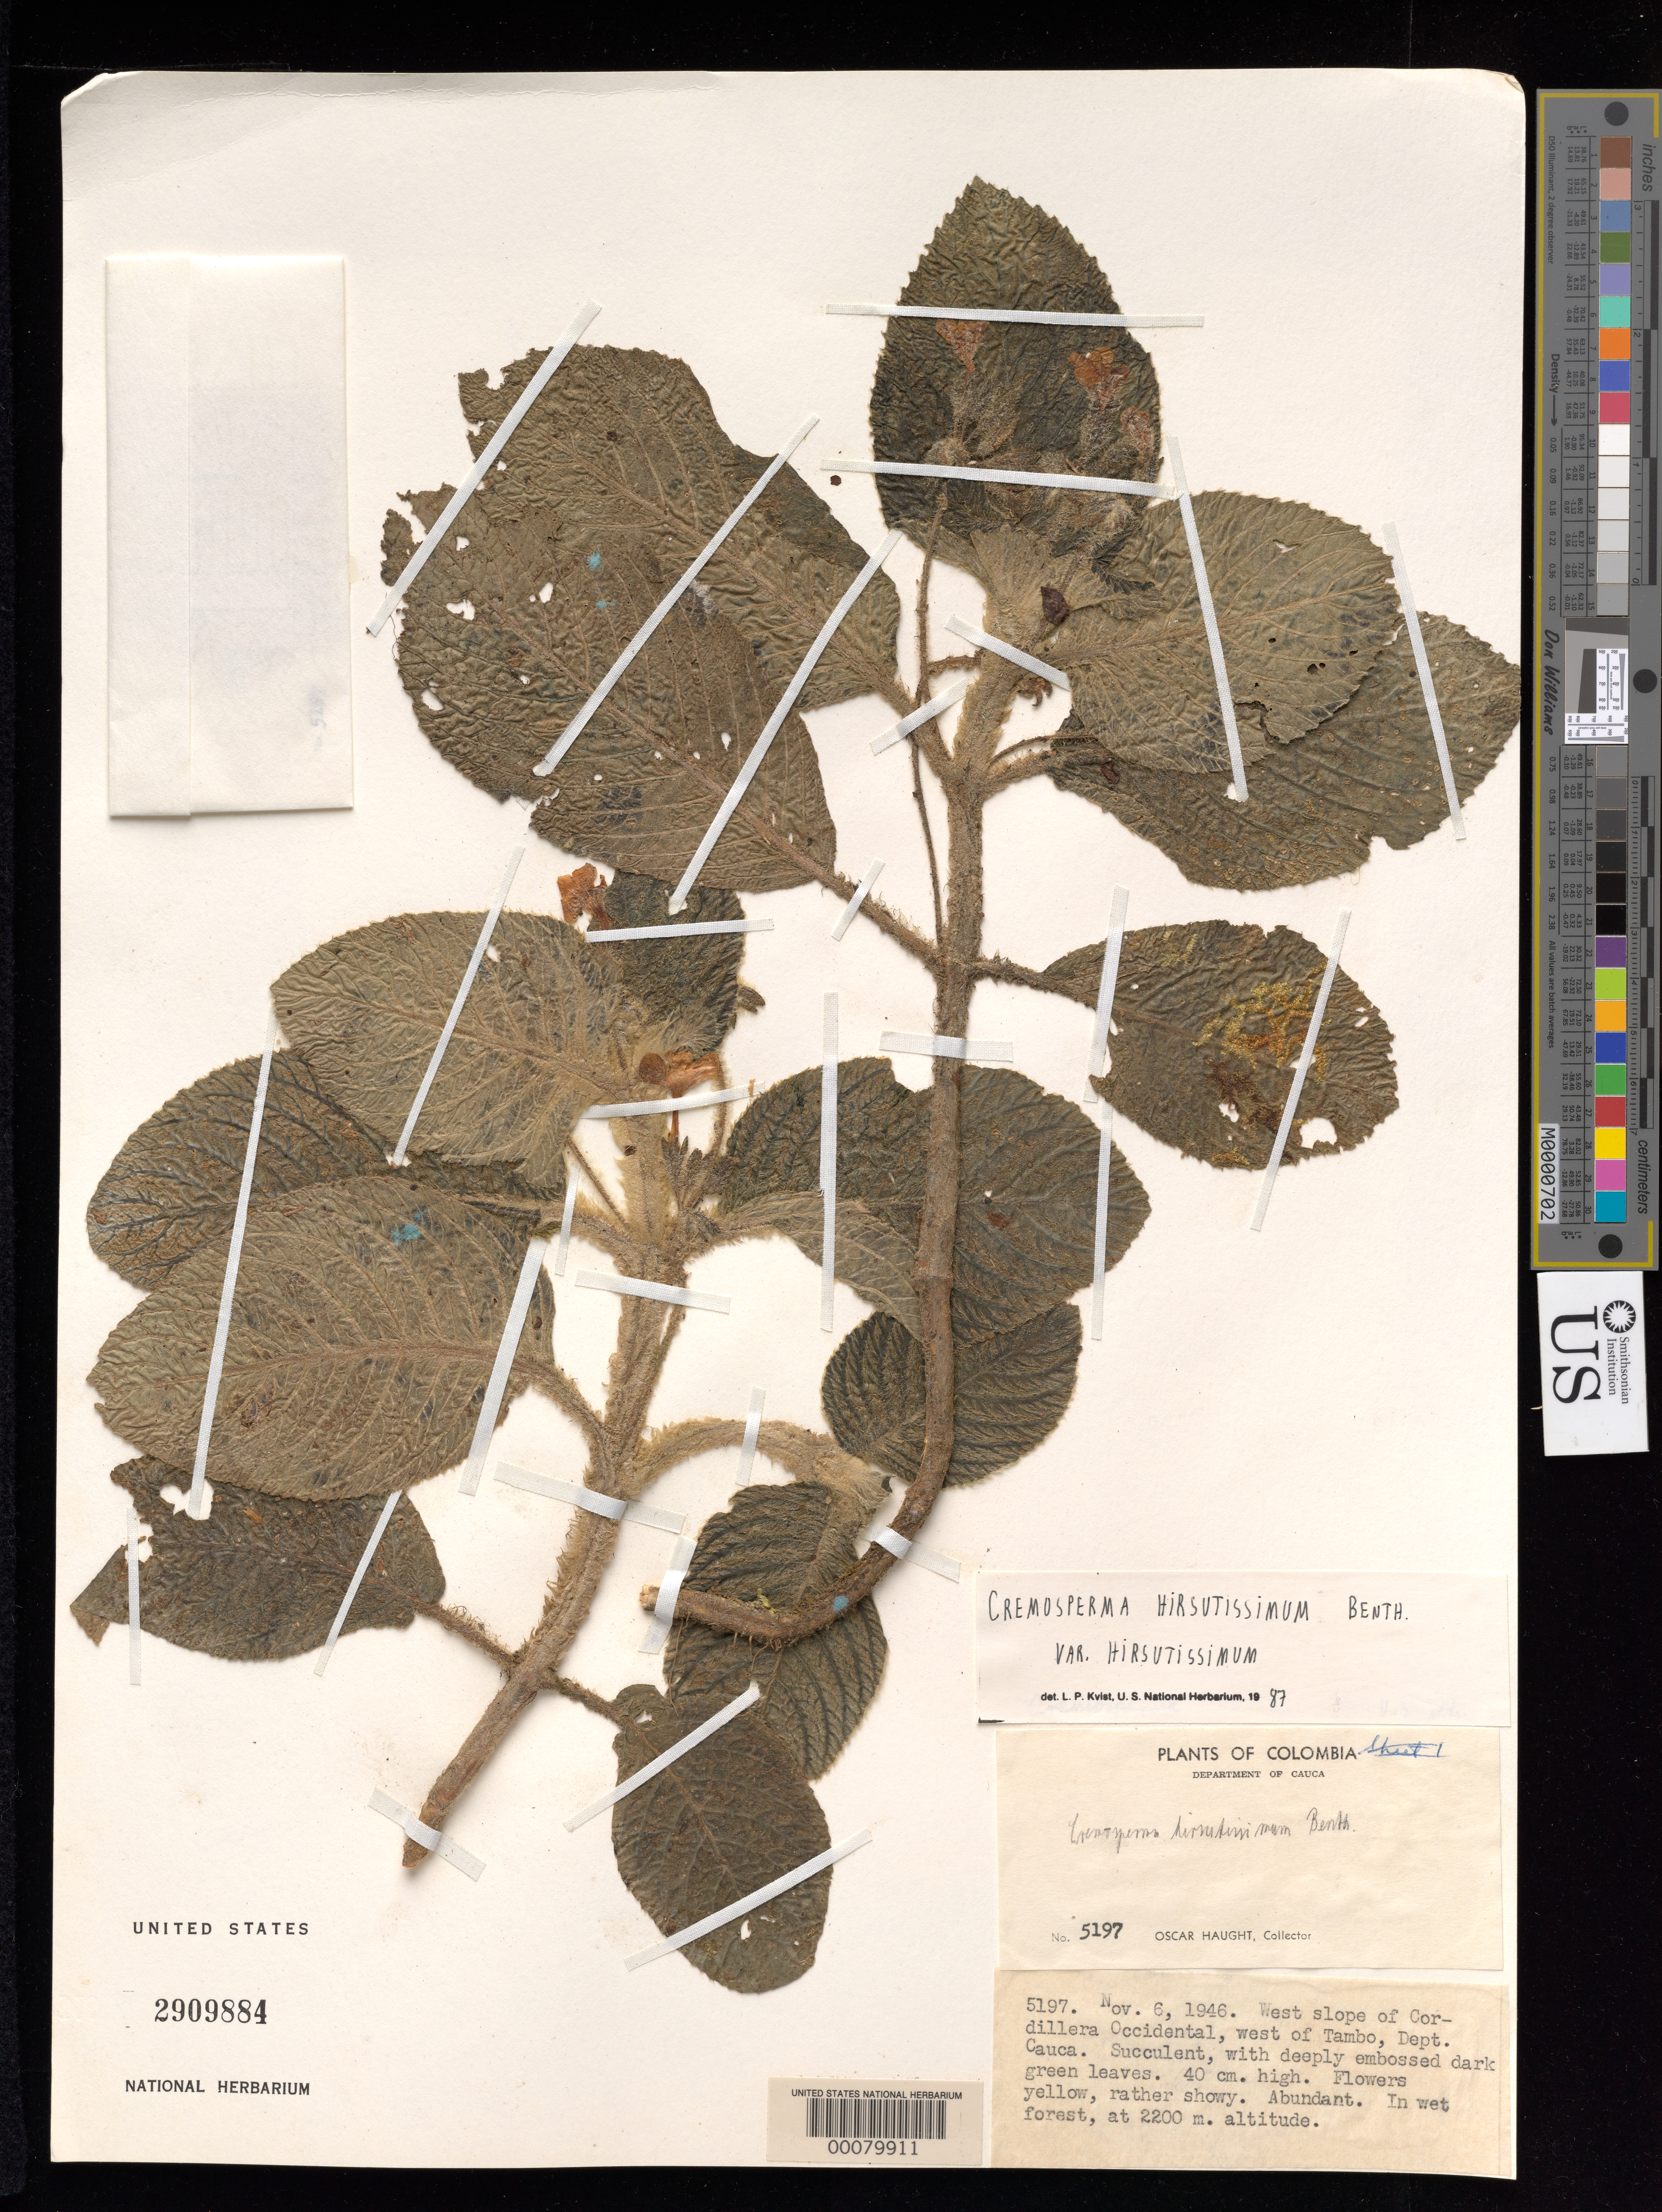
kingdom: Plantae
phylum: Tracheophyta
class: Magnoliopsida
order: Lamiales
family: Gesneriaceae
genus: Cremosperma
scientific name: Cremosperma hirsutissimum var. hirsutissimum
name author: Benth.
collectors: O. L. Haught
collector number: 5197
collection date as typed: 06 Nov 1946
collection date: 1946-11-06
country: Colombia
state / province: Cauca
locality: West slope of Cordillera Occidental, W of Tambo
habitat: In wet forest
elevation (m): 2200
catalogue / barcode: US 2909884